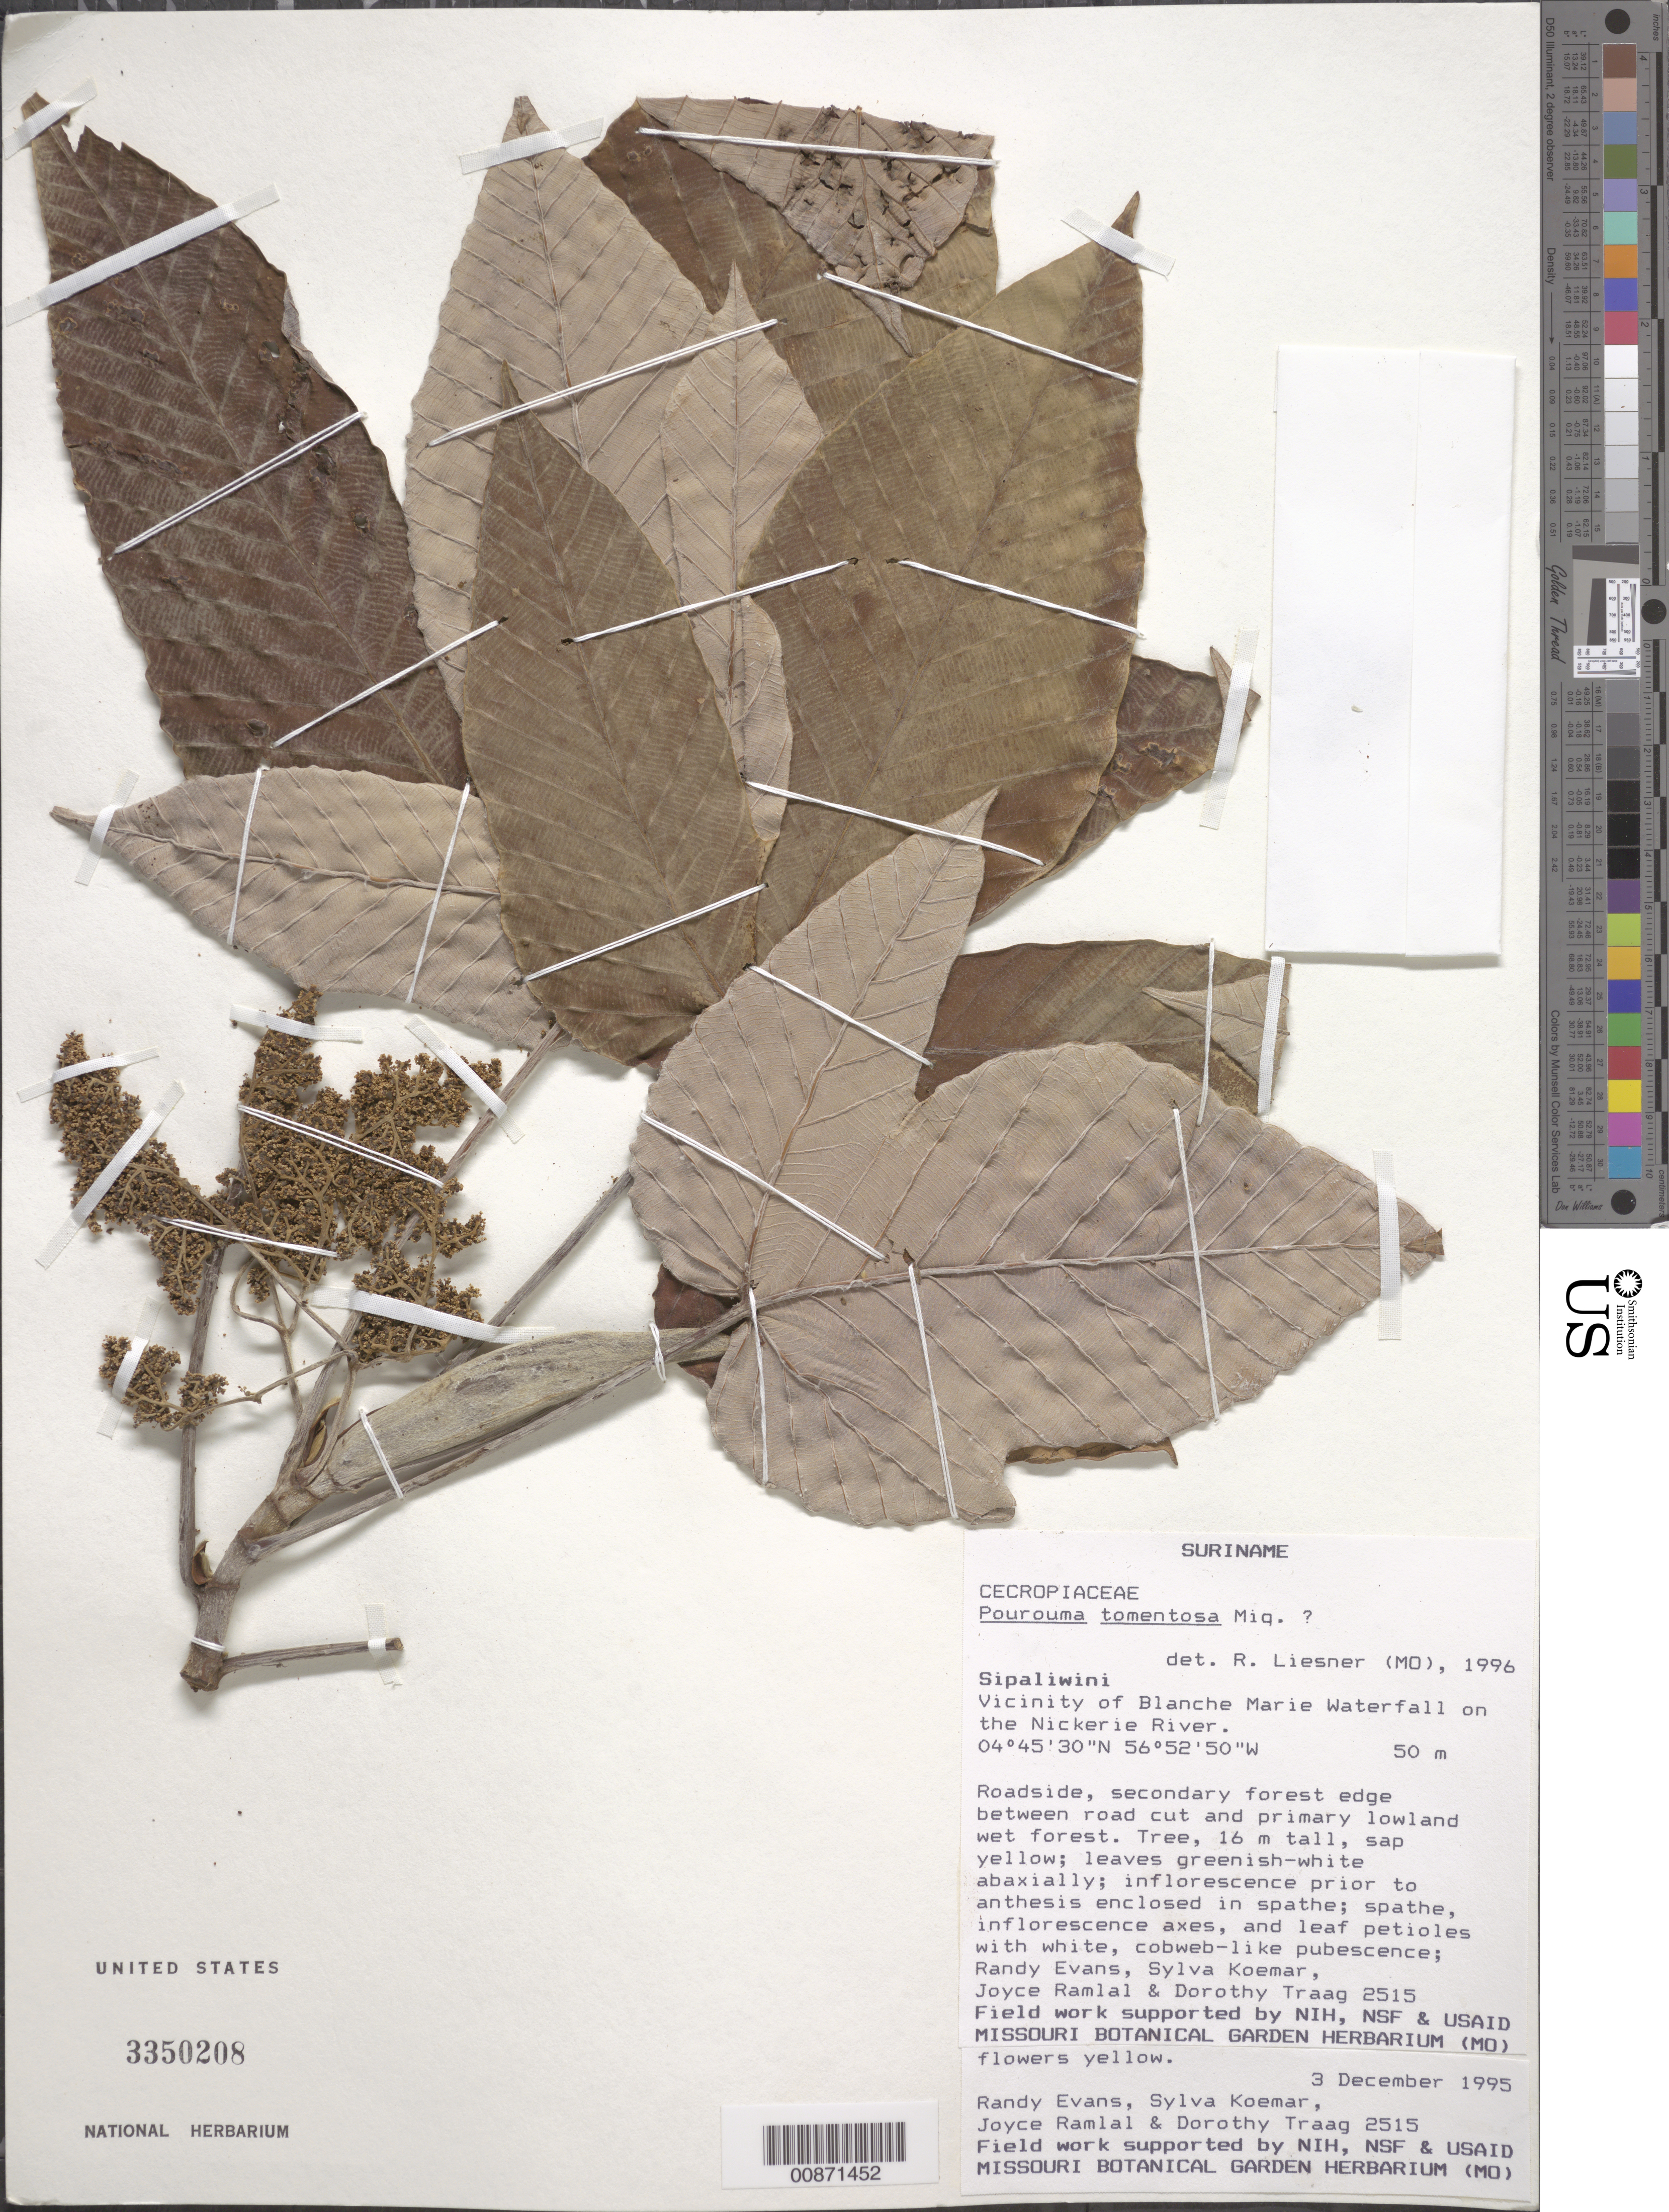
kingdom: Plantae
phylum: Tracheophyta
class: Magnoliopsida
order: Rosales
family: Urticaceae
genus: Pourouma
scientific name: Pourouma tomentosa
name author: Mart. ex Miq.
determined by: Liesner, R. L.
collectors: R. Evans, S. Koemar, J. Ramlal & D. Traag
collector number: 2515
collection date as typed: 3-Dec-95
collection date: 1995-12-03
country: Suriname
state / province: Sipaliwini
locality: Blanche Marie Waterfall, vic., on Nickerie R.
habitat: Roadside, secondary forest edge betw. road cut & primary lowland wet forest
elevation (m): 50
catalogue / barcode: US 3350208